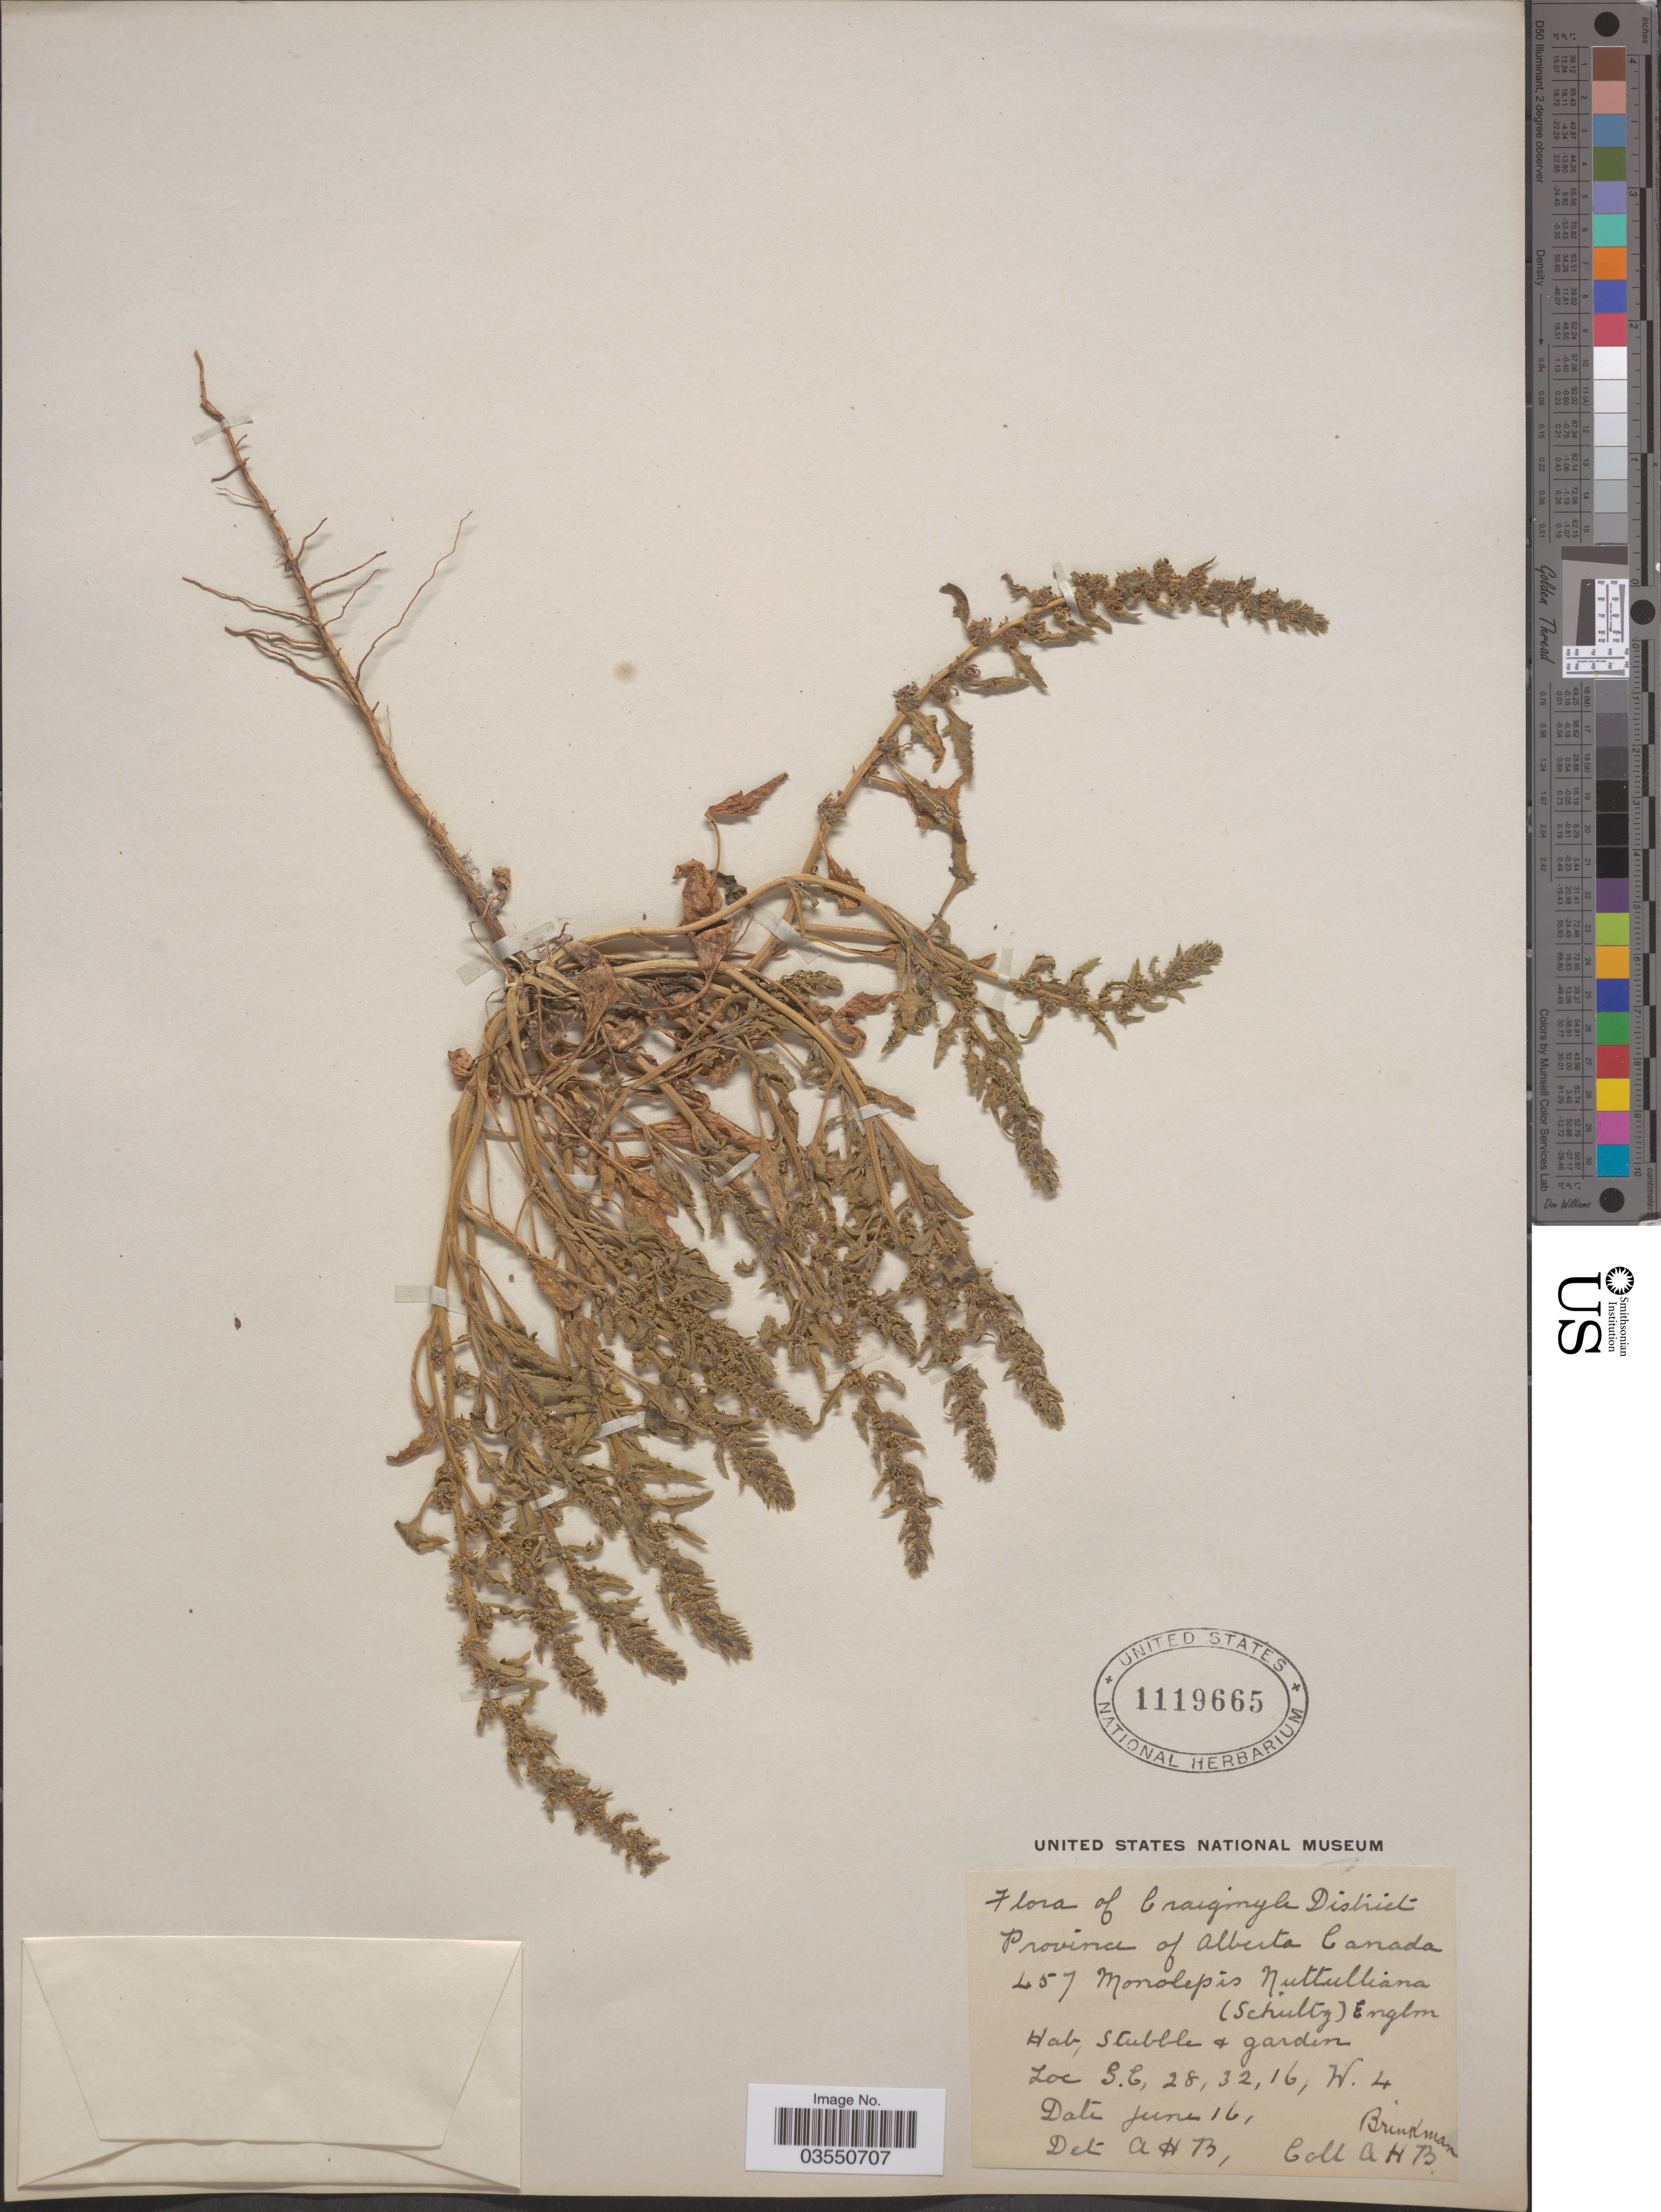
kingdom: Plantae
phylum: Tracheophyta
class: Magnoliopsida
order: Caryophyllales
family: Amaranthaceae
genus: Blitum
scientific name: Blitum nuttallianum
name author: Schult.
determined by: U.S. National Herbarium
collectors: A. Brinkman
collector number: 457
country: Canada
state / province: Alberta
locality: Craigmyle District. Stubble + garden. S.E, 28, 32, 16, W.4.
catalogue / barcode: US 1119665